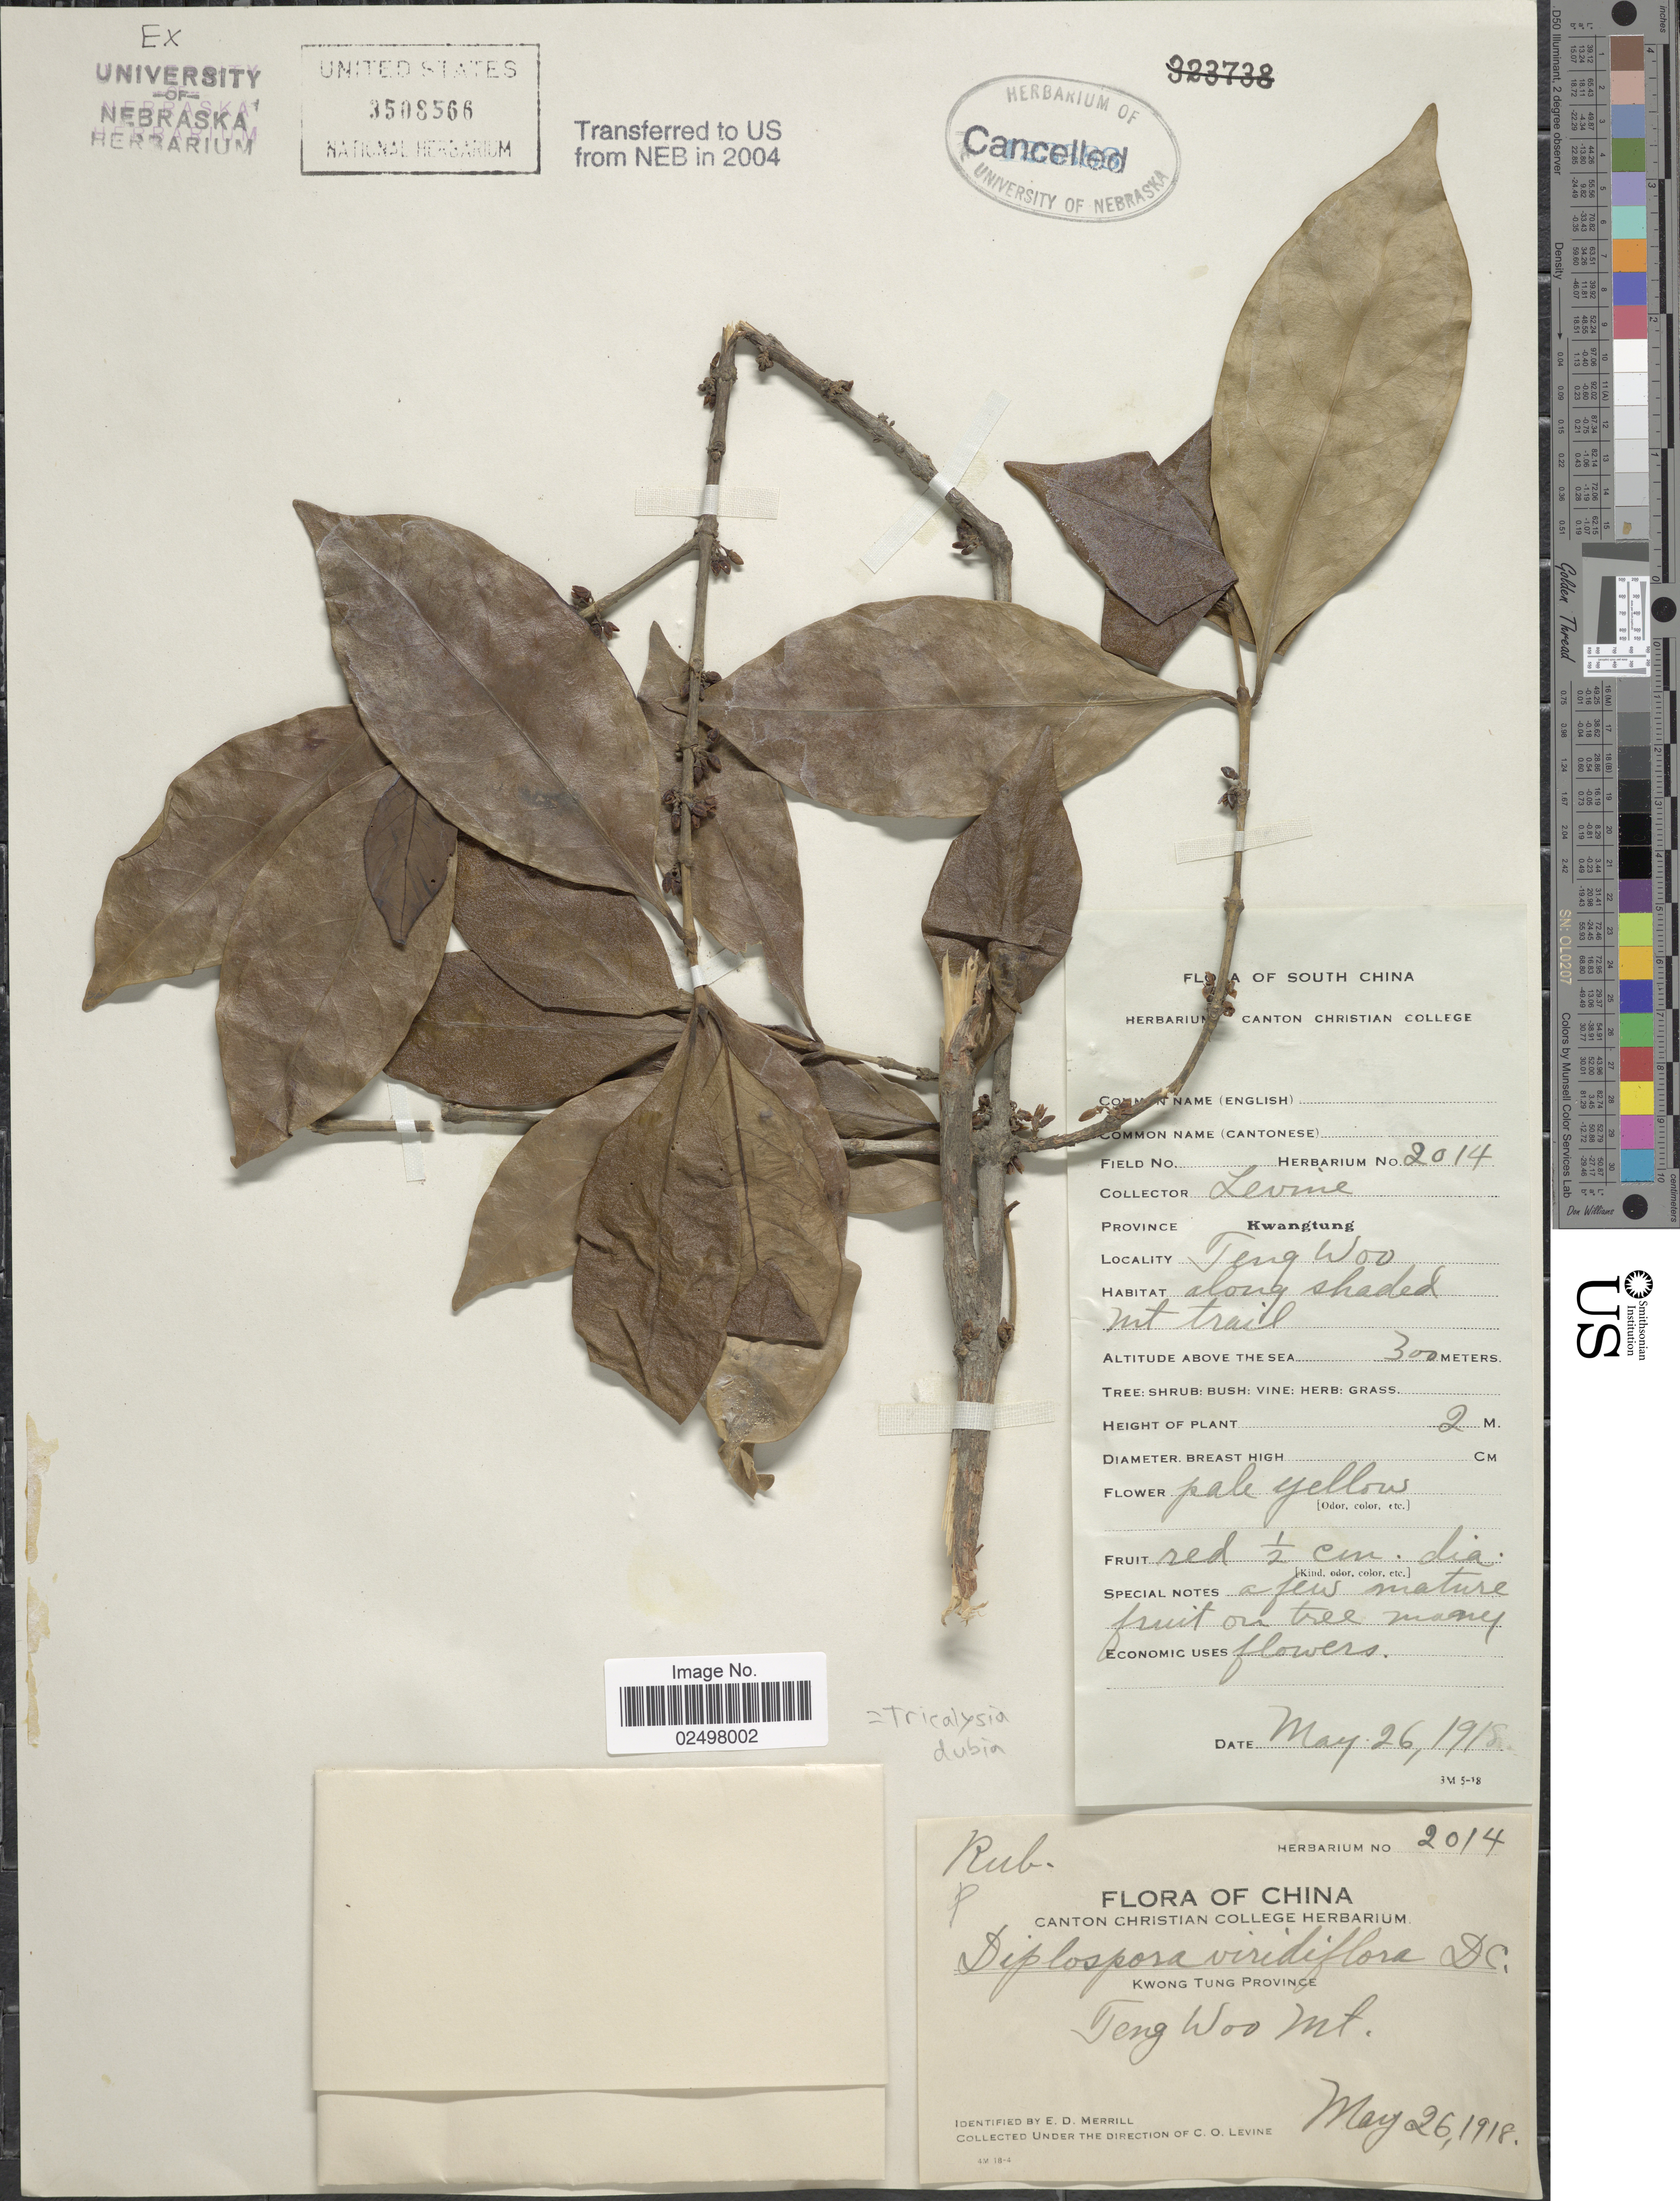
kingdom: Plantae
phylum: Tracheophyta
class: Magnoliopsida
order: Gentianales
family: Rubiaceae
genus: Tricalysia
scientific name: Tricalysia dubia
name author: (Lindl.) Ohwi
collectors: C. O. Levine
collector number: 2014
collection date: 1918-05-26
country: China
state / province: Guangdong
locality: Kwong Tung Province, Kwantung, Teng Woo Mt., along shaded mt. trail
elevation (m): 300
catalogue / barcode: US 3508566